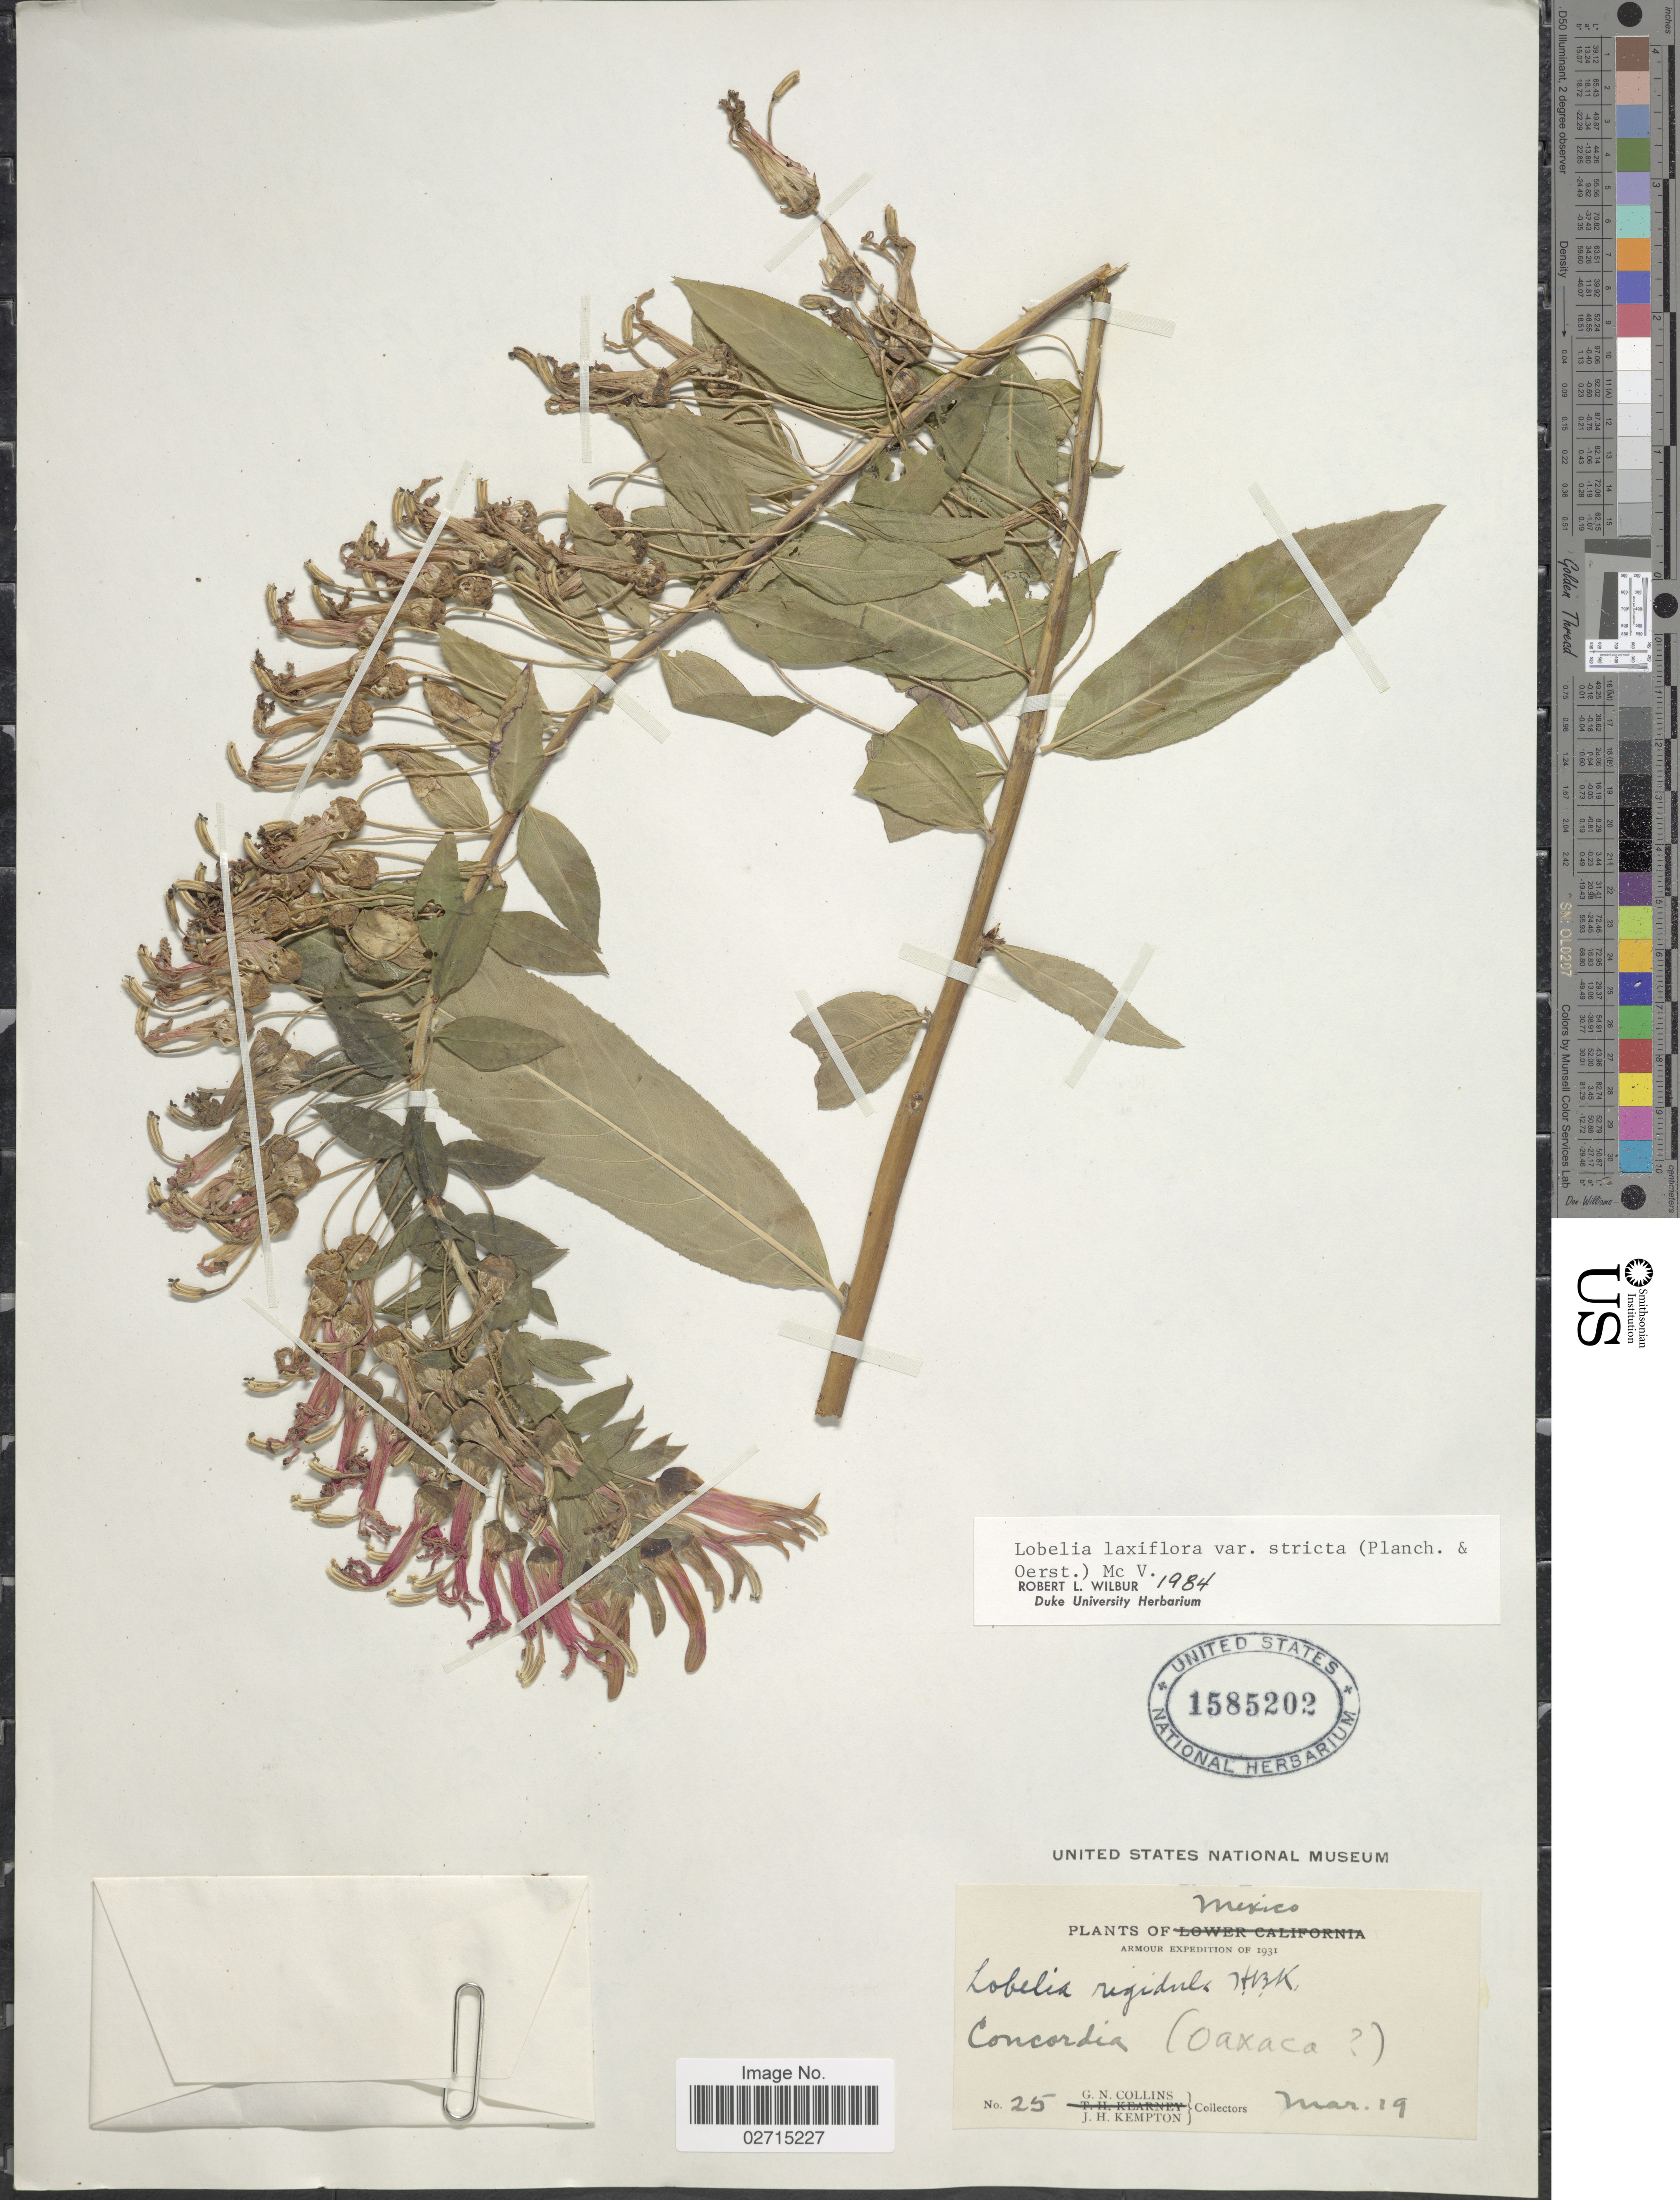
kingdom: Plantae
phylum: Tracheophyta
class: Magnoliopsida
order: Asterales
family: Campanulaceae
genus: Lobelia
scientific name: Lobelia laxiflora var. stricta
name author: (Planch. & Oerst.) McVaugh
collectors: G. Collins & J. H. Kempton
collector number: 25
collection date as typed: Transcribed d/m/y: /3/19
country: Mexico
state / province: Oaxaca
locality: Concordia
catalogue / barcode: US 1585202